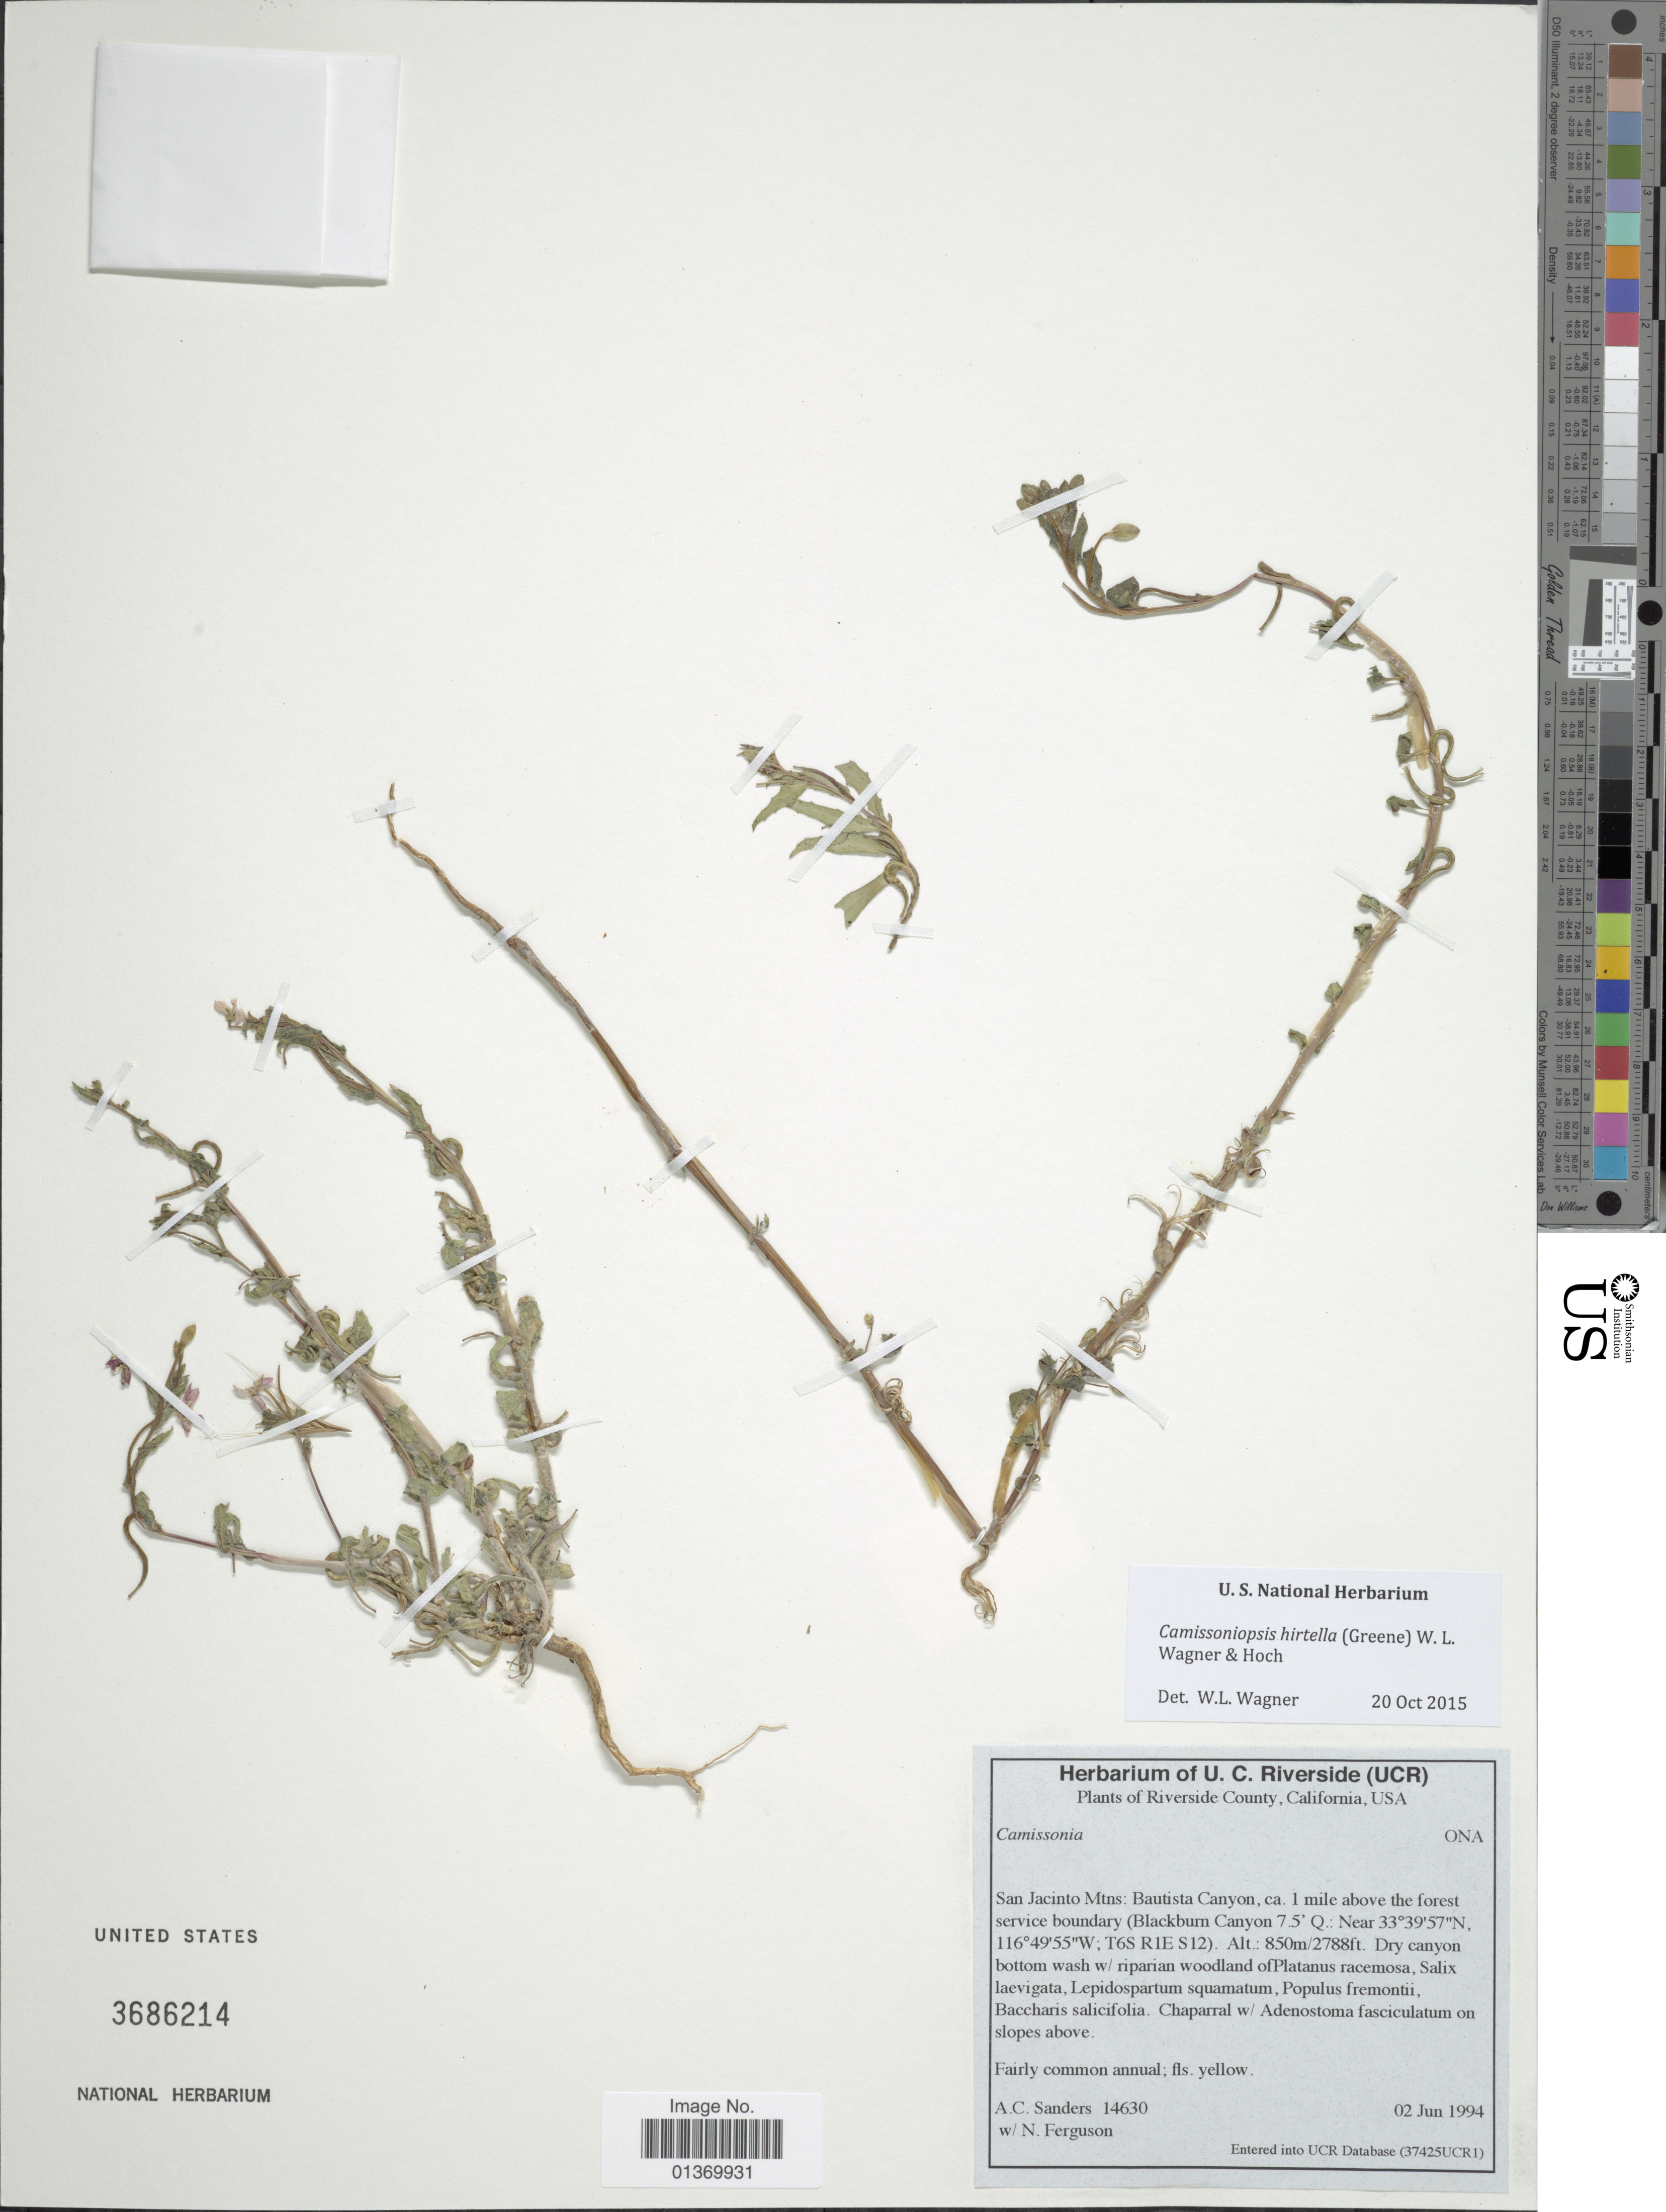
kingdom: Plantae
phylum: Tracheophyta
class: Magnoliopsida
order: Myrtales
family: Onagraceae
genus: Camissoniopsis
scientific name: Camissoniopsis hirtella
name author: (Greene) W.L. Wagner & Hoch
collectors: A. Sanders & -. Ferguson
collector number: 14630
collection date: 1994-06-02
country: United States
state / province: California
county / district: Riverside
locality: Riverside County, San Jacinto Mtns: Bautista Canyon, ca. 1 mile above the forest service boundary (Blackburn Canyon 7.5' Q: T6S R1E S12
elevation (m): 850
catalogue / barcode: US 3686214